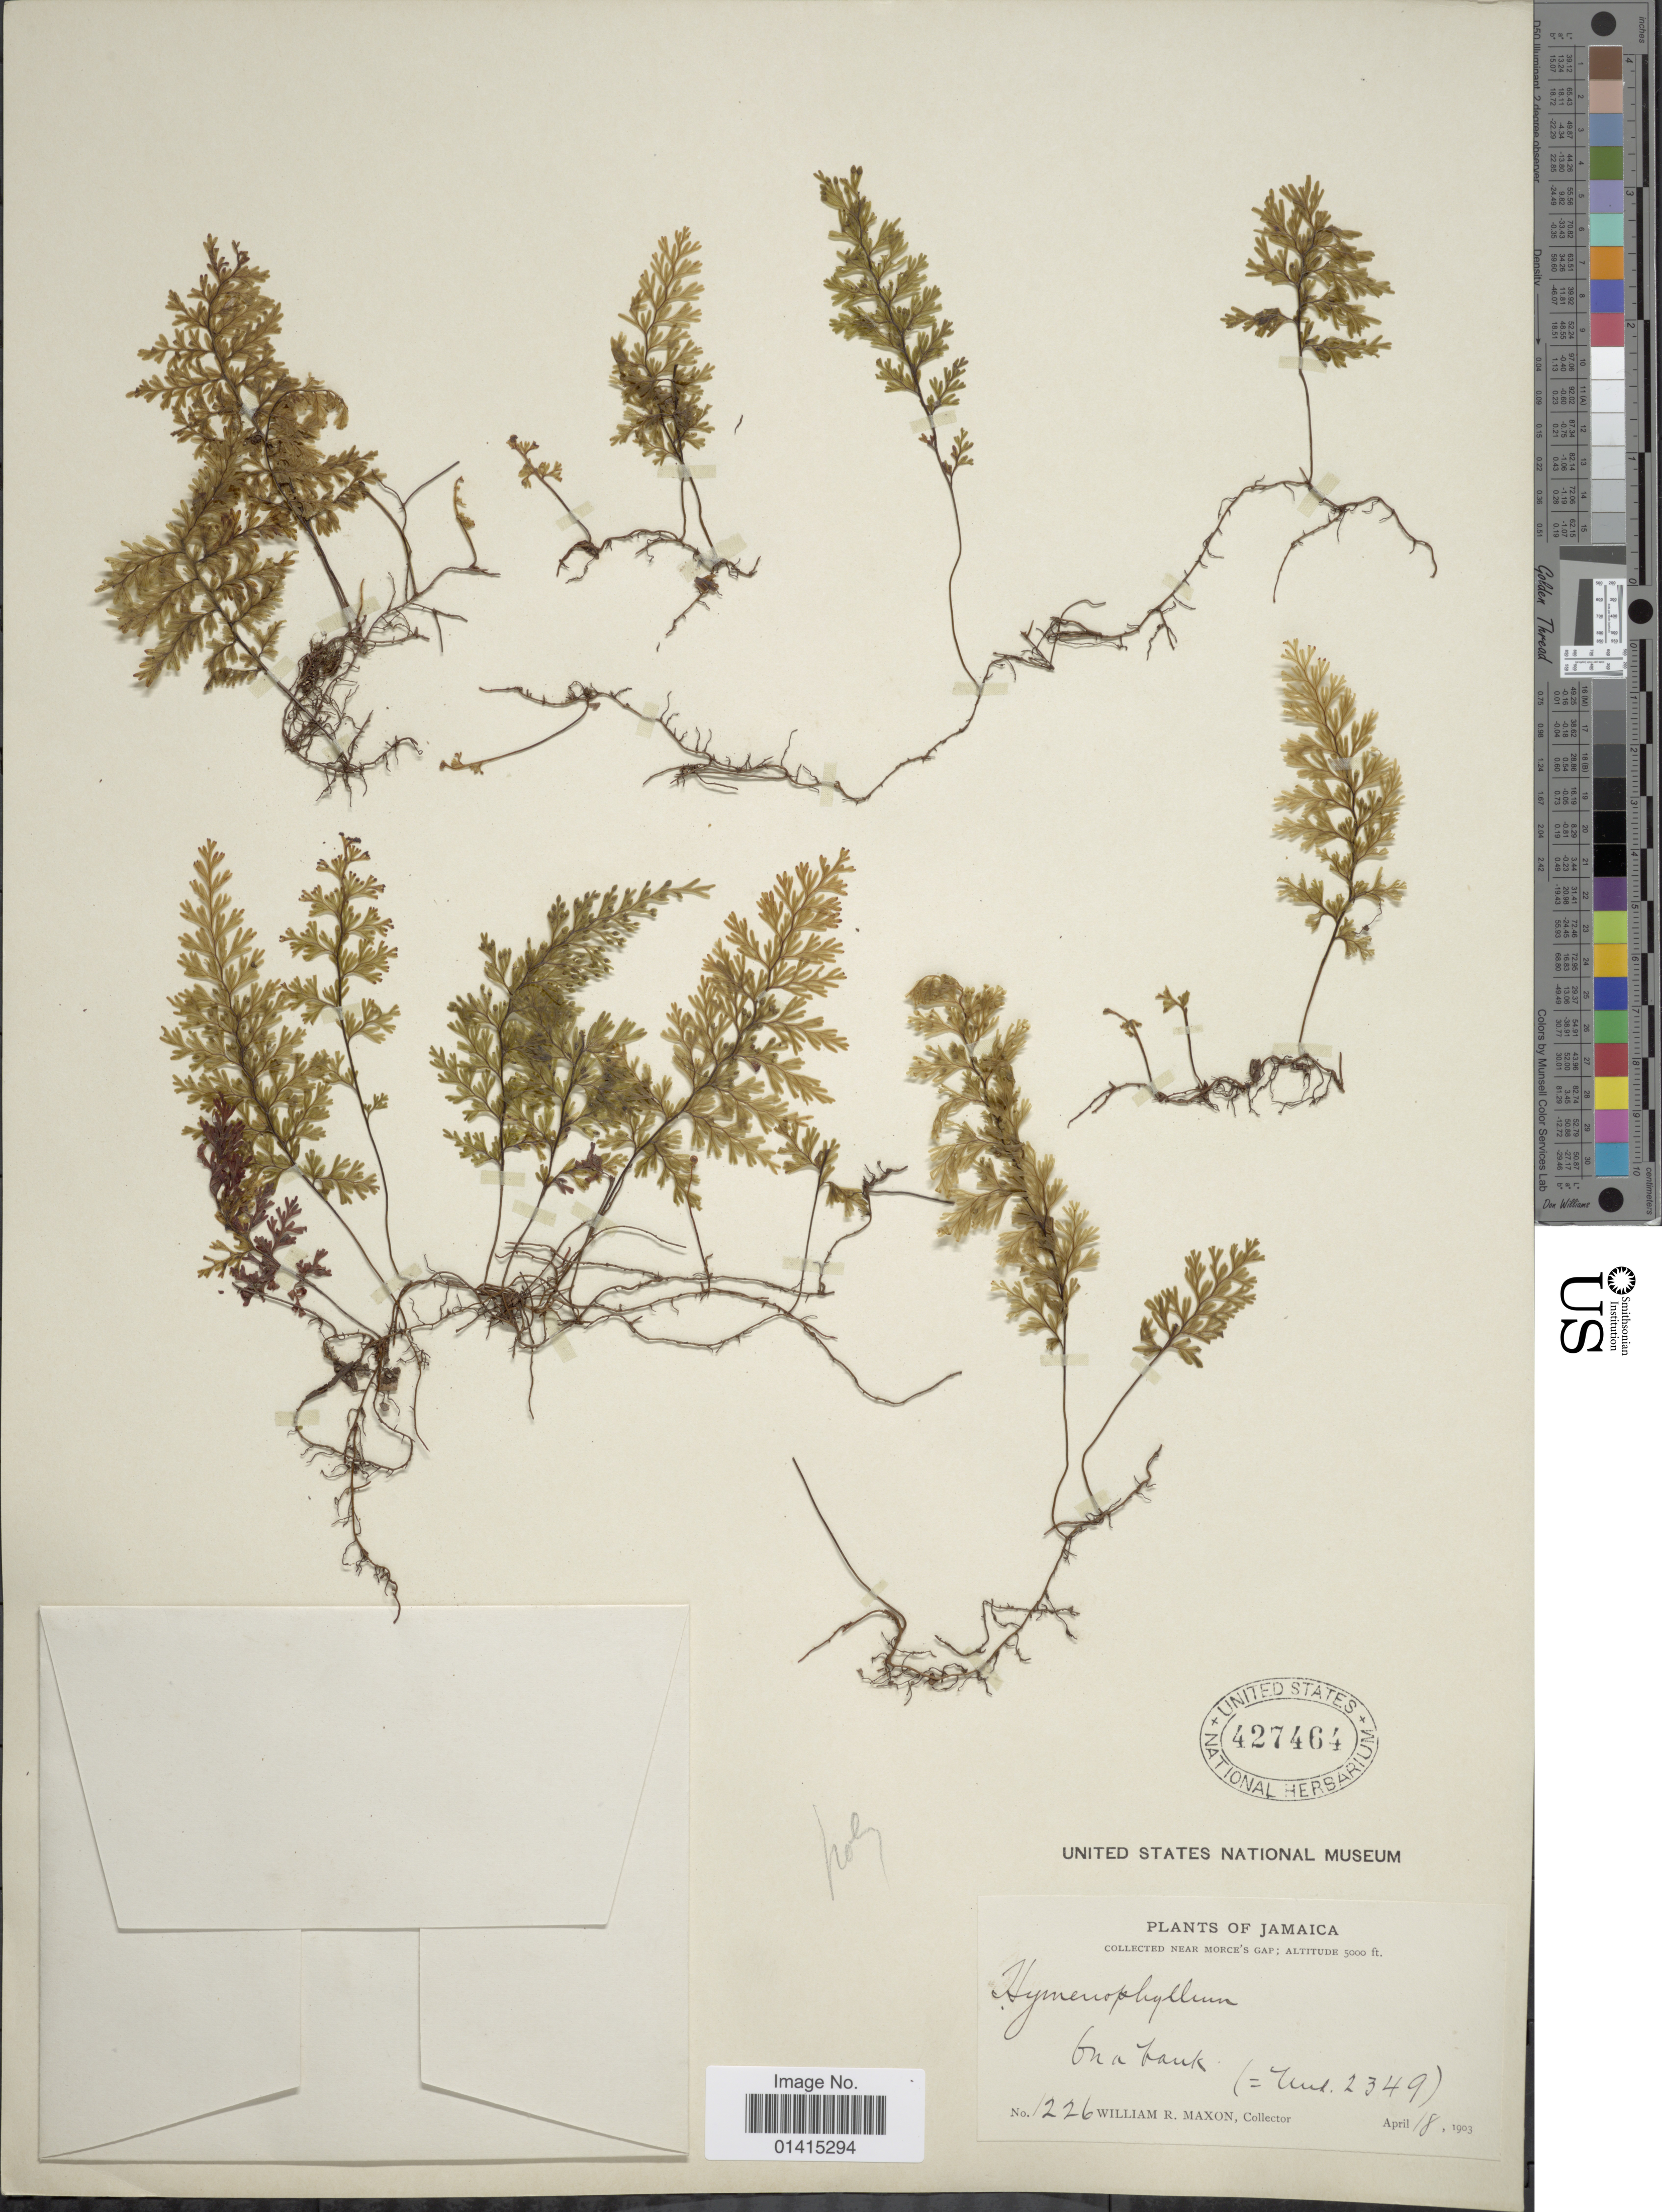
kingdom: Plantae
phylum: Tracheophyta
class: Polypodiopsida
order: Hymenophyllales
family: Hymenophyllaceae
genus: Hymenophyllum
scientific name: Hymenophyllum polyanthos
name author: (Sw.) Sw.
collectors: W. R. Maxon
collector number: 1226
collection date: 1903-04-18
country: Jamaica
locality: Near Morce's Gap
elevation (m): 1524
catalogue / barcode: US 427464